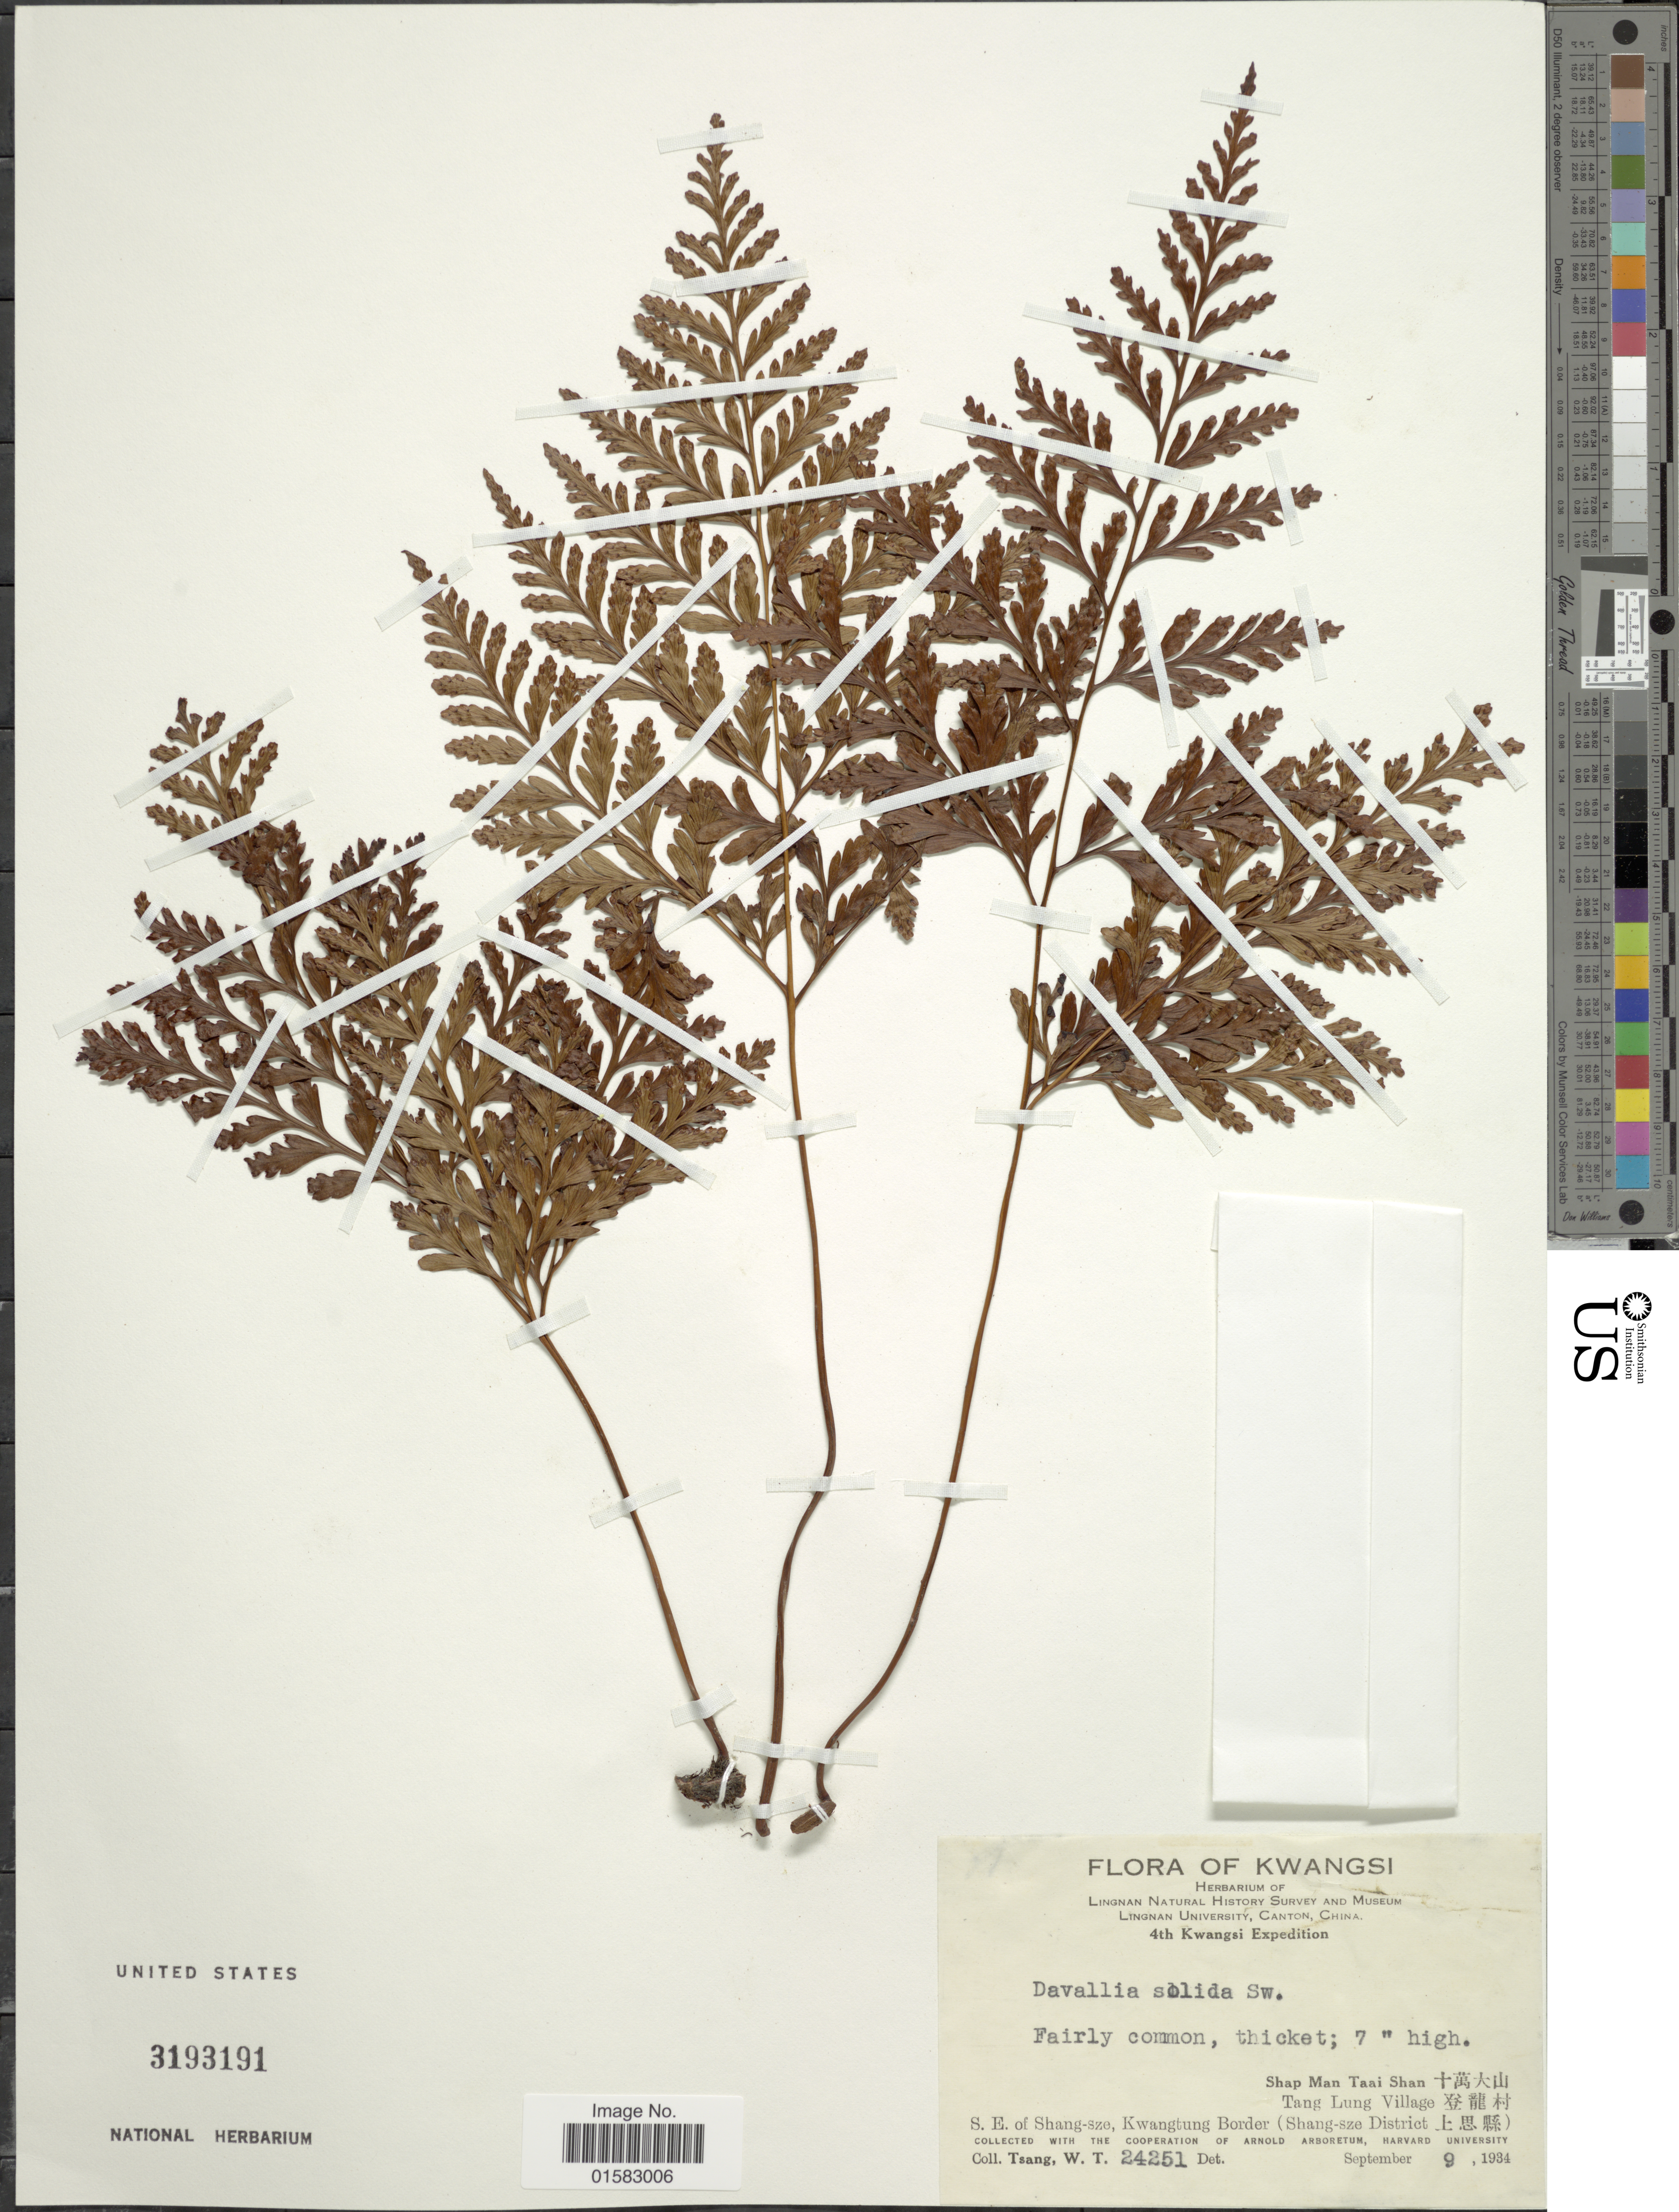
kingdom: Plantae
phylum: Tracheophyta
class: Polypodiopsida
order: Polypodiales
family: Davalliaceae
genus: Davallia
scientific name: Davallia solida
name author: (G. Forst.) Sw.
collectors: W. T. Tsang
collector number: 24251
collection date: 1934-09-09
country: China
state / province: Guangxi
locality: Kwangsi Province, S.E. of Shang-sze, Kwangtung border (Shang-sze district, Shap Man Taai Shan, Tang Lung Village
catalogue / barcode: US 3193191